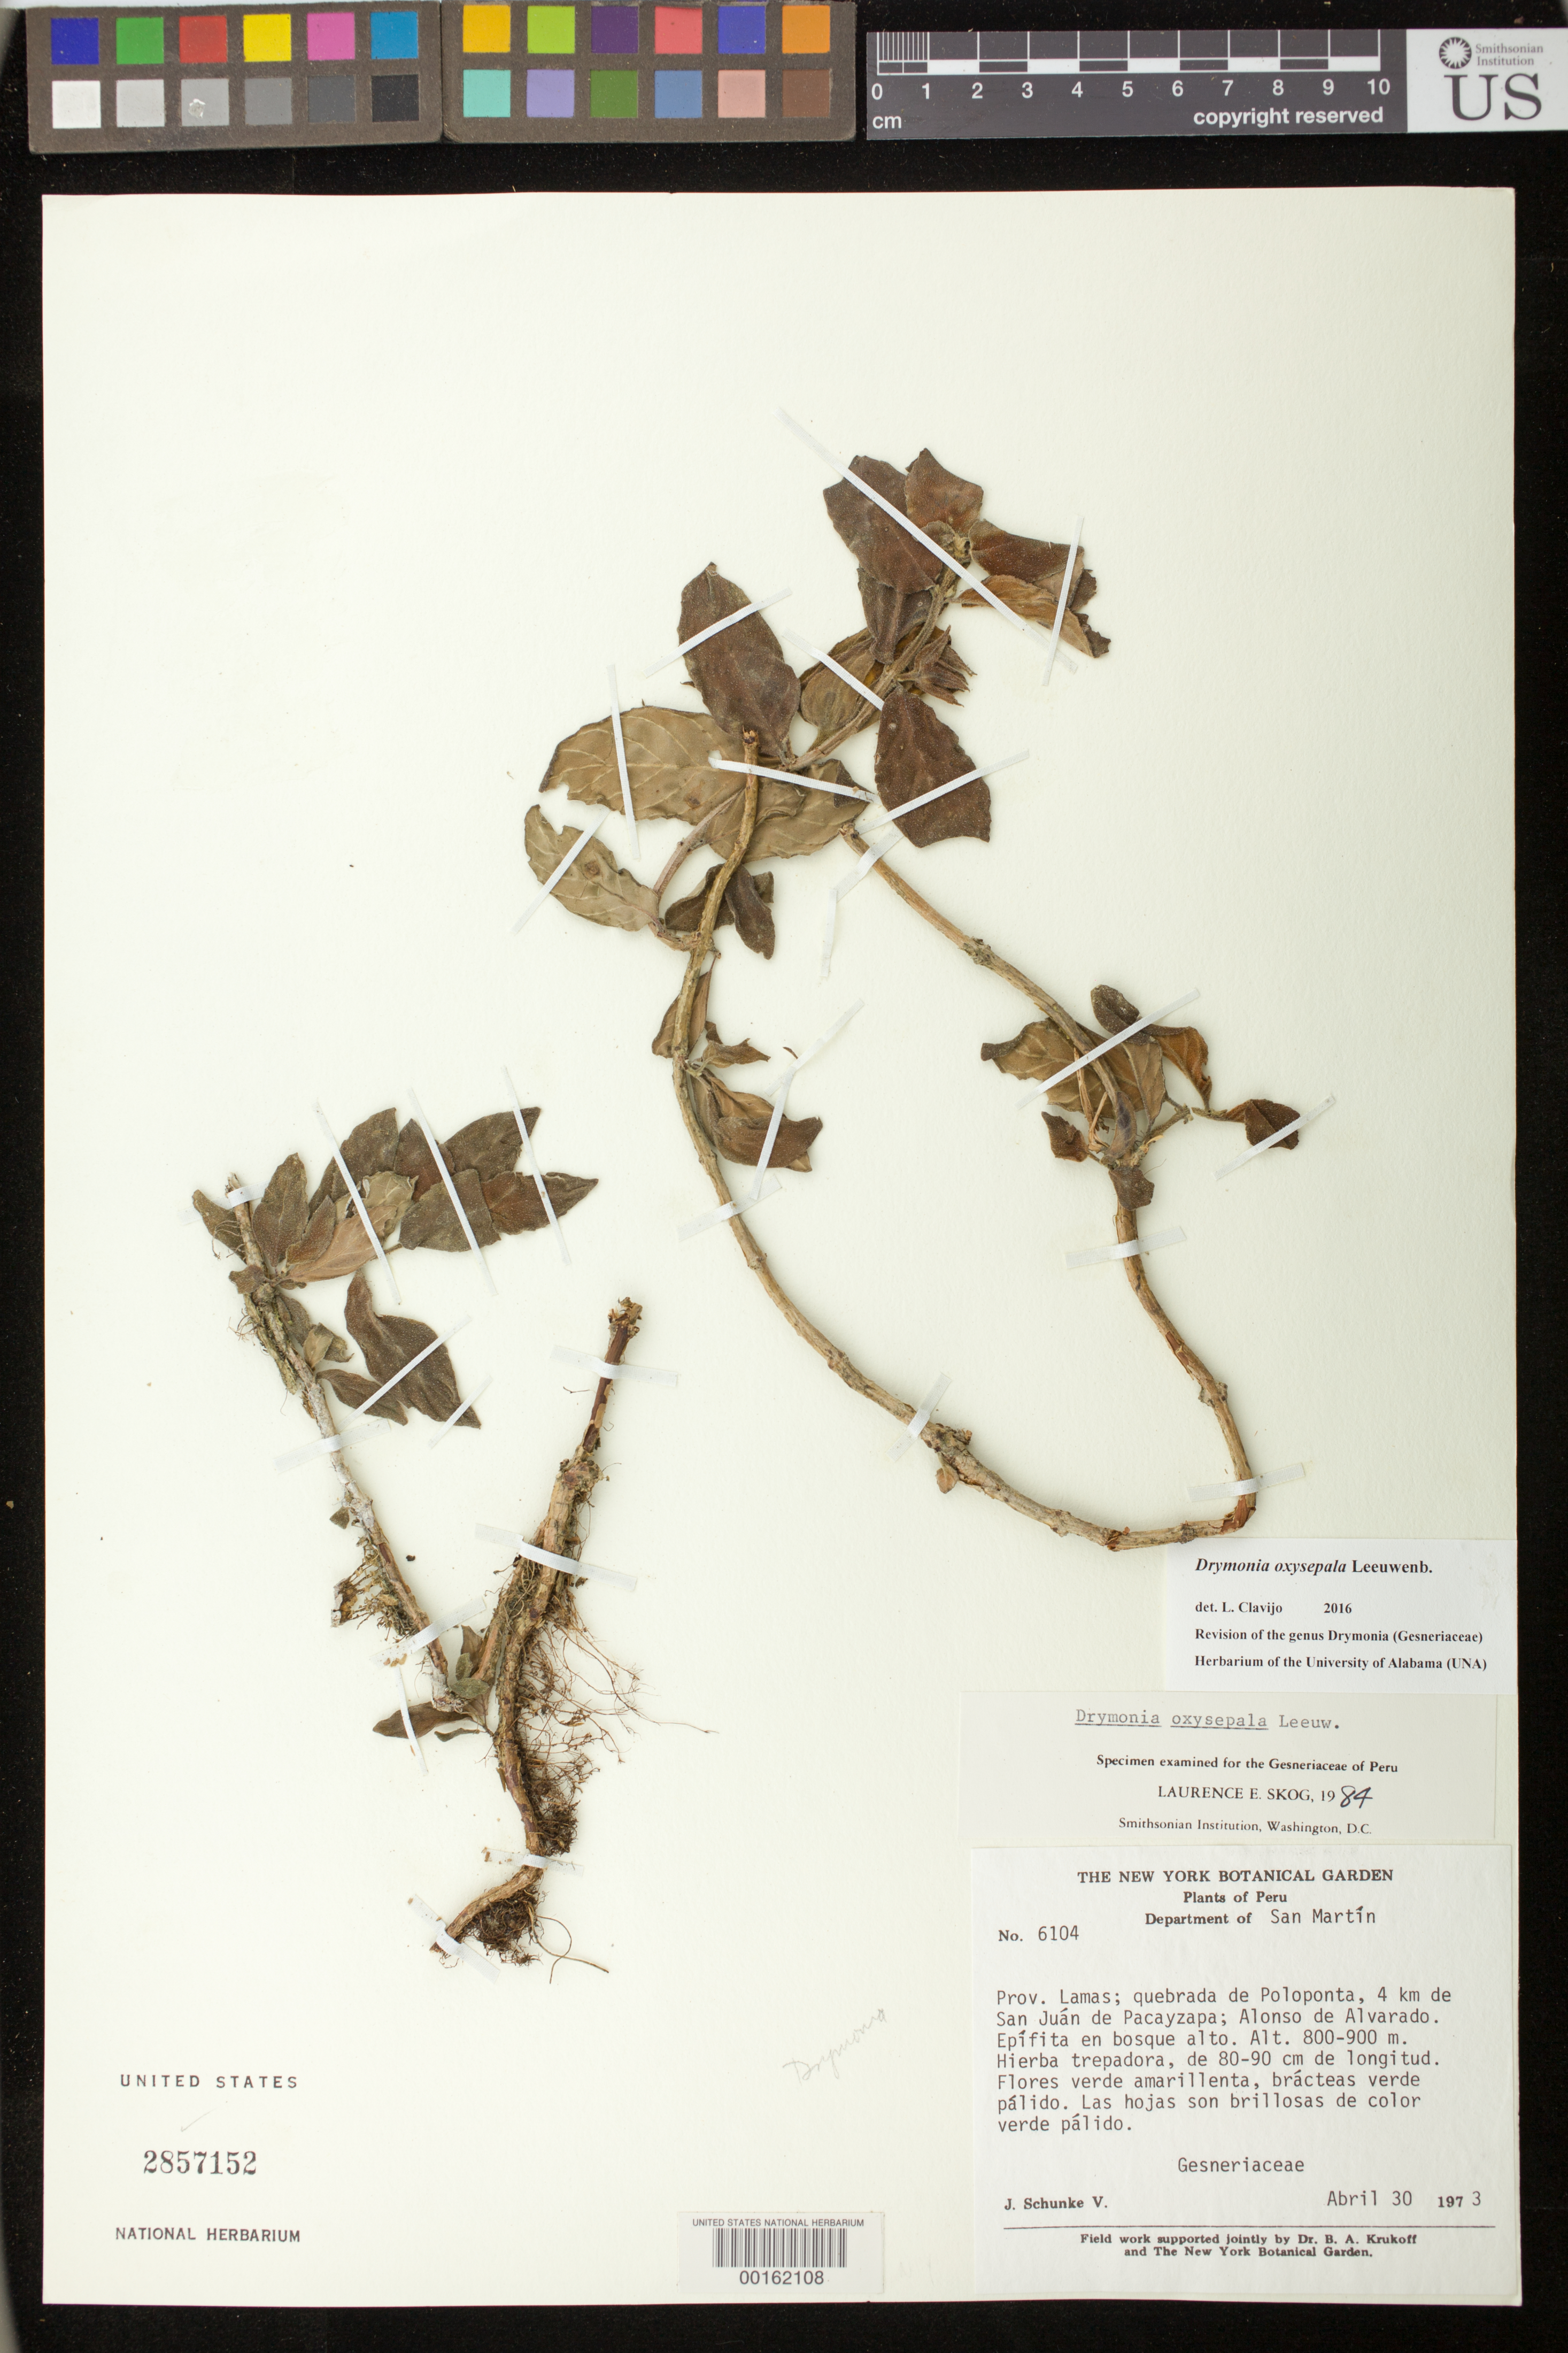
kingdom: Plantae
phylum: Tracheophyta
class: Magnoliopsida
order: Lamiales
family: Gesneriaceae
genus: Drymonia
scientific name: Drymonia oxysepala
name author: Leeuwenb.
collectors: J. Schunke Vigo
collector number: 6104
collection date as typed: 30 Apr 1973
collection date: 1973-04-30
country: Peru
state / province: San Martín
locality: Prov. Lamas; Quebrada of Poloponta, 4 km from San Juan de Pacayzapa, Alonso de Alvarado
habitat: Epiphyte in tall forest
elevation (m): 800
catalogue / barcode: US 2857152